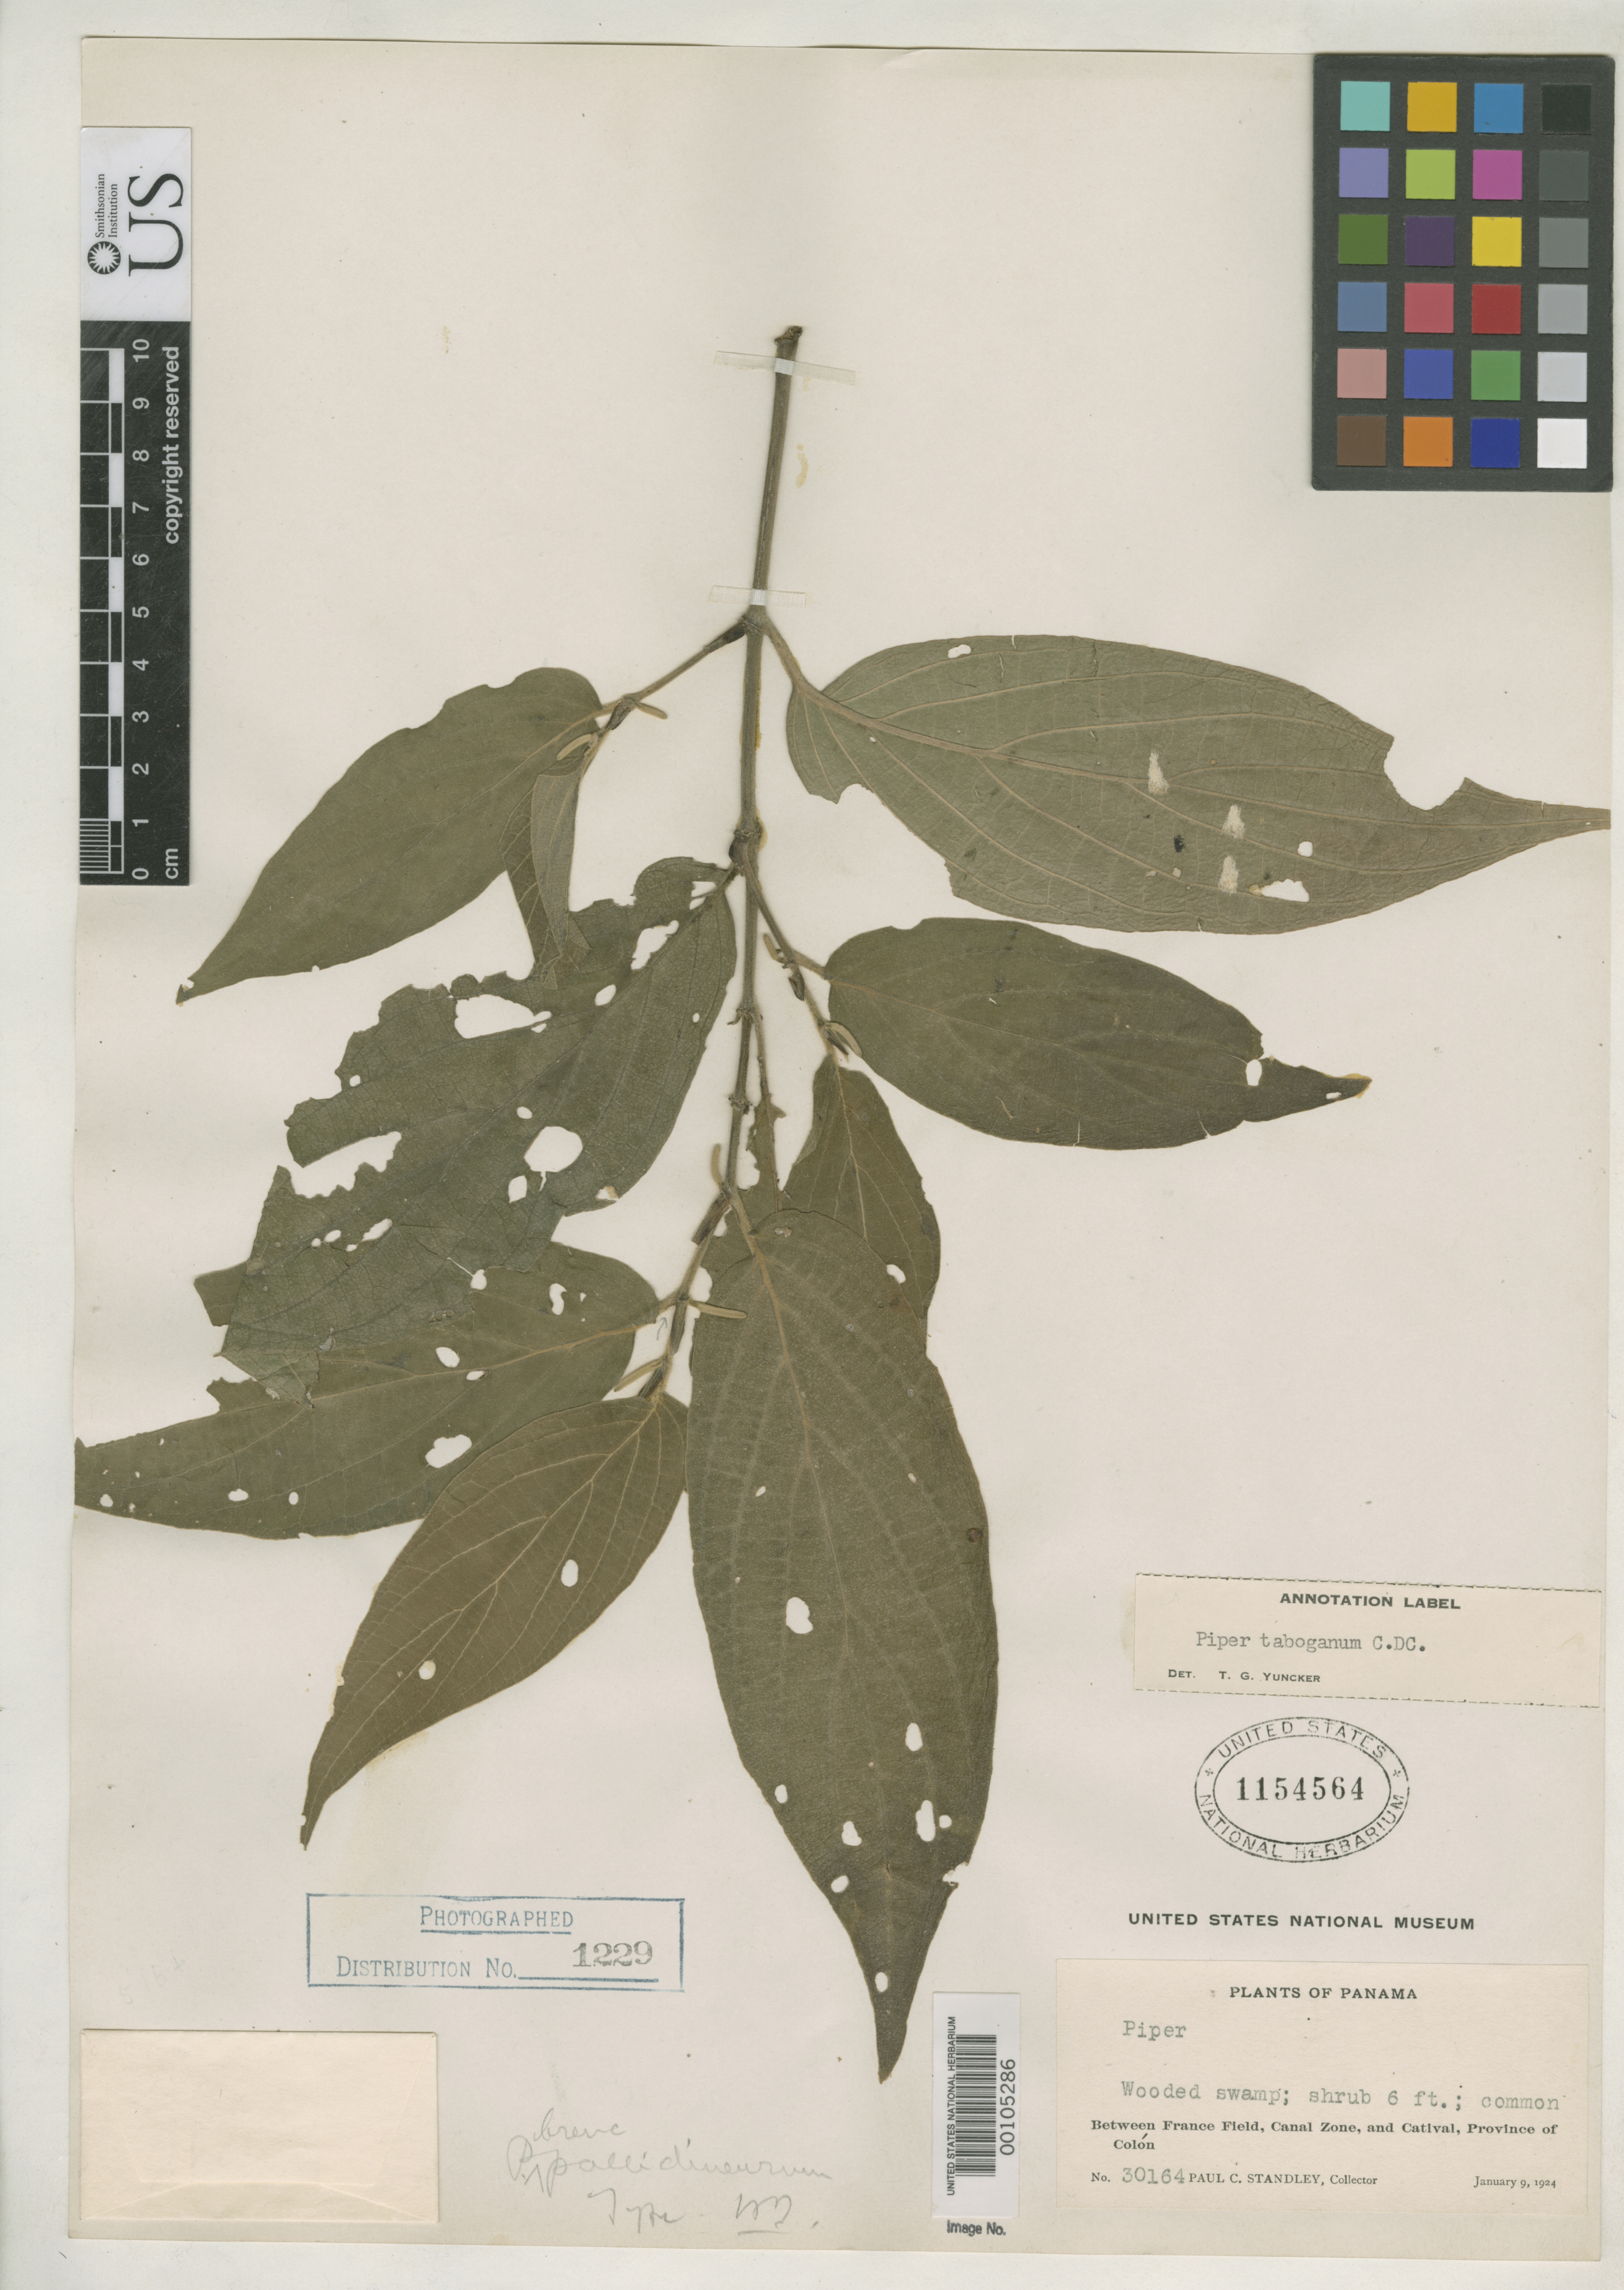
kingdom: Plantae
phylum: Tracheophyta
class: Magnoliopsida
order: Piperales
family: Piperaceae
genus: Piper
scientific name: Piper breve var. pallidineurum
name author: Trel.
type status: Holotype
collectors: P. C. Standley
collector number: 30164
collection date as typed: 09 Jan 1924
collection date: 1924-01-09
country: Panama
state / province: Colón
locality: Between France Field and Catival.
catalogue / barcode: US 1154564